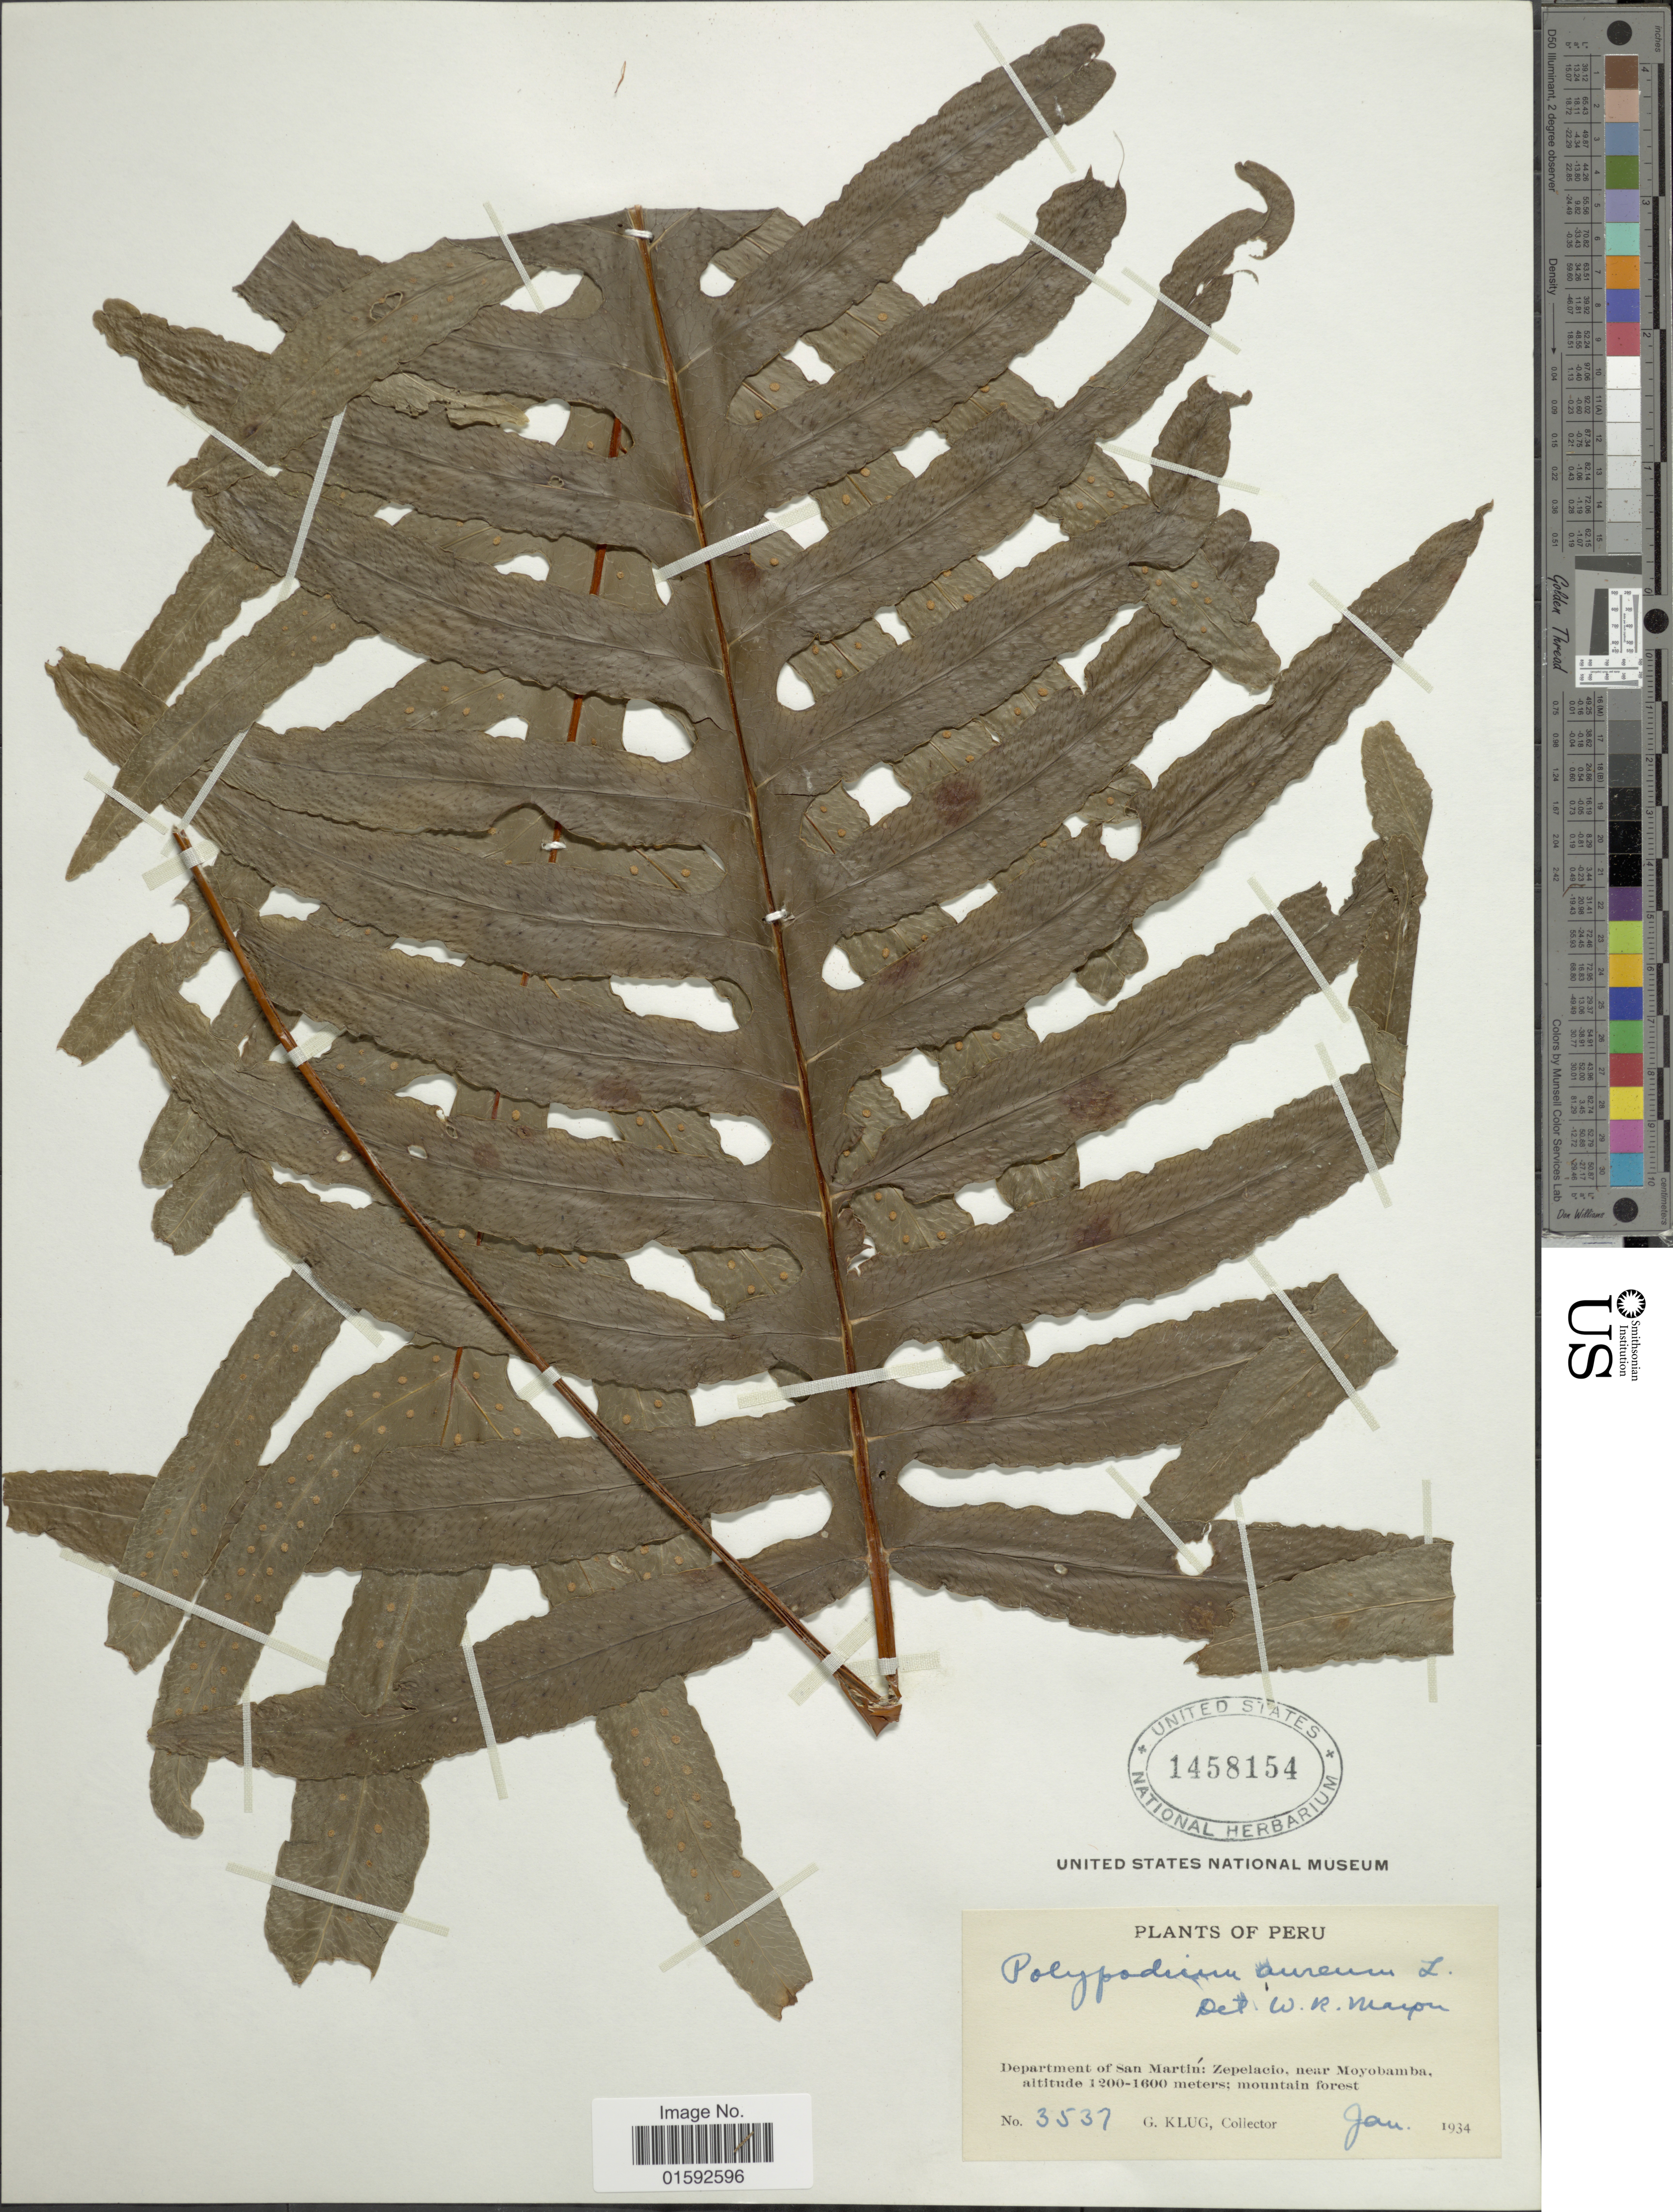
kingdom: Plantae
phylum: Tracheophyta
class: Polypodiopsida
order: Polypodiales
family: Polypodiaceae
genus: Phlebodium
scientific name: Phlebodium pseudoaureum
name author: (Cav.) Lellinger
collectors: G. Klug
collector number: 3537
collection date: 1934-01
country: Peru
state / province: San Martín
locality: Peru, Department of San Martín: Zepelacio, near Moyobamba.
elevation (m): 1200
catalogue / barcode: US 1458154